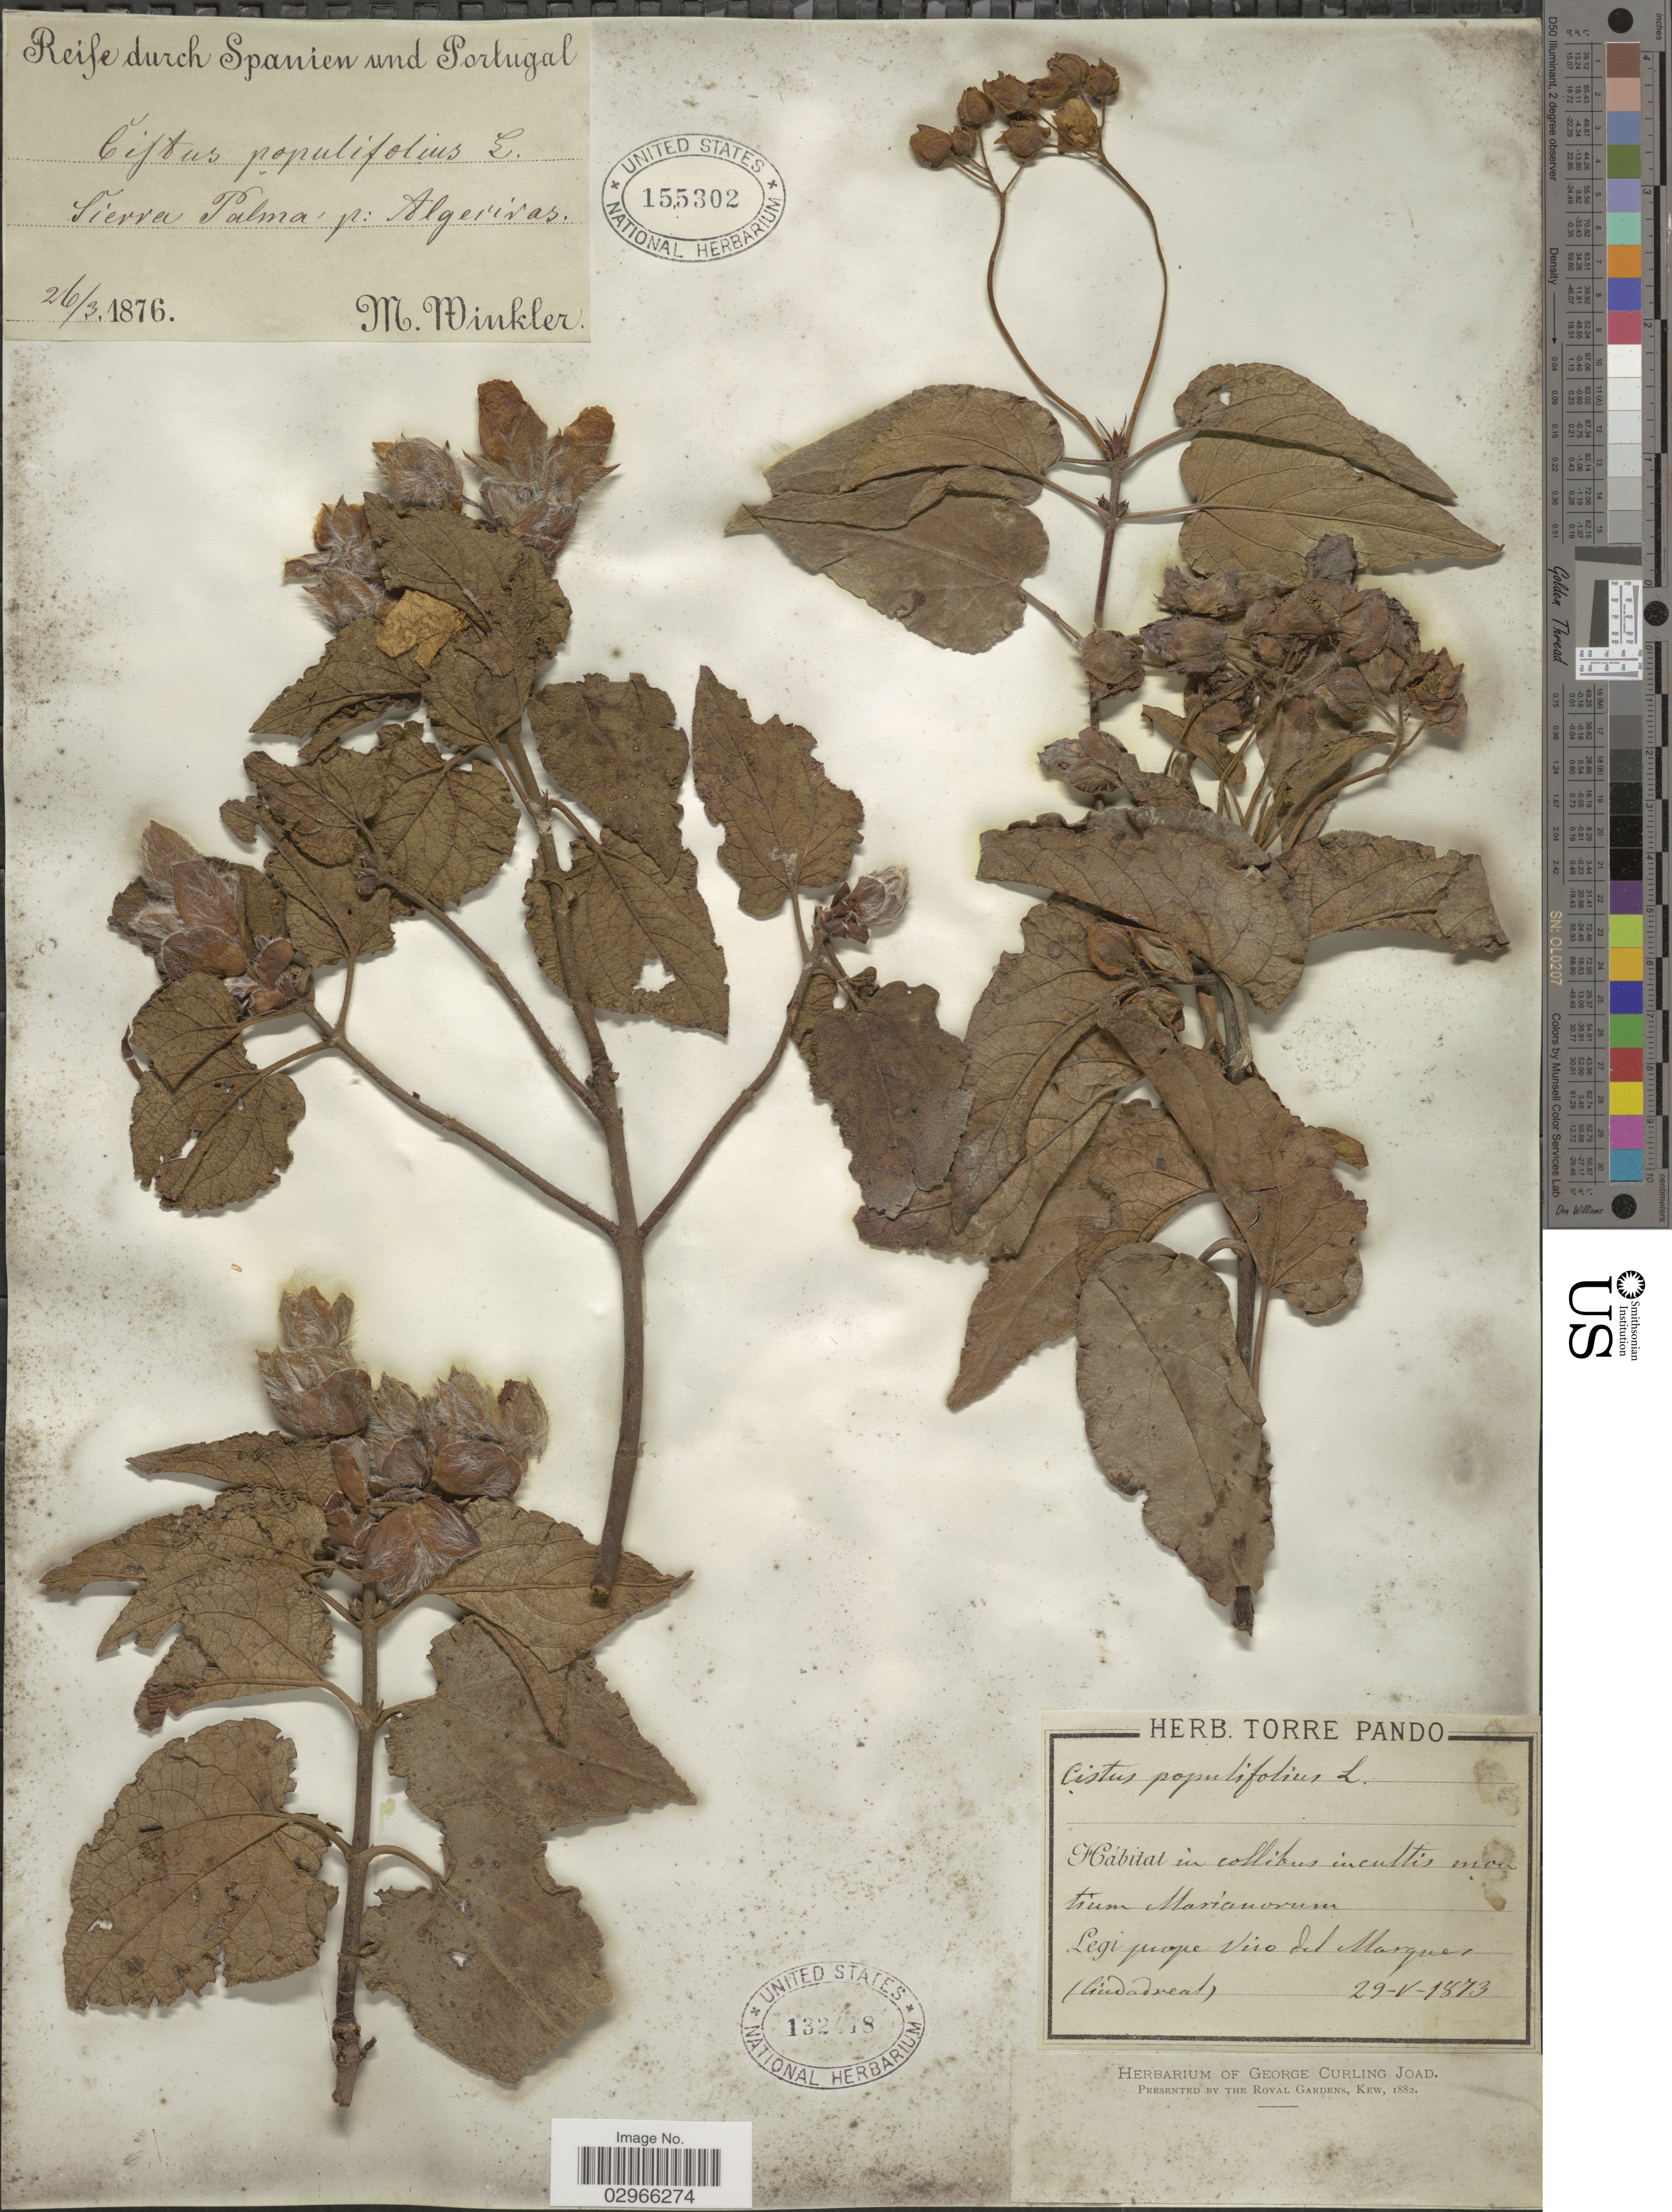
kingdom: Plantae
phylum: Tracheophyta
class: Magnoliopsida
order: Malvales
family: Cistaceae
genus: Cistus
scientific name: Cistus populifolius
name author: L.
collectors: Minkler, M.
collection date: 1876-03-26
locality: Reife durch Spanien und Portugal. Sierra Palma p: Algeriras.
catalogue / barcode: US 155302-2